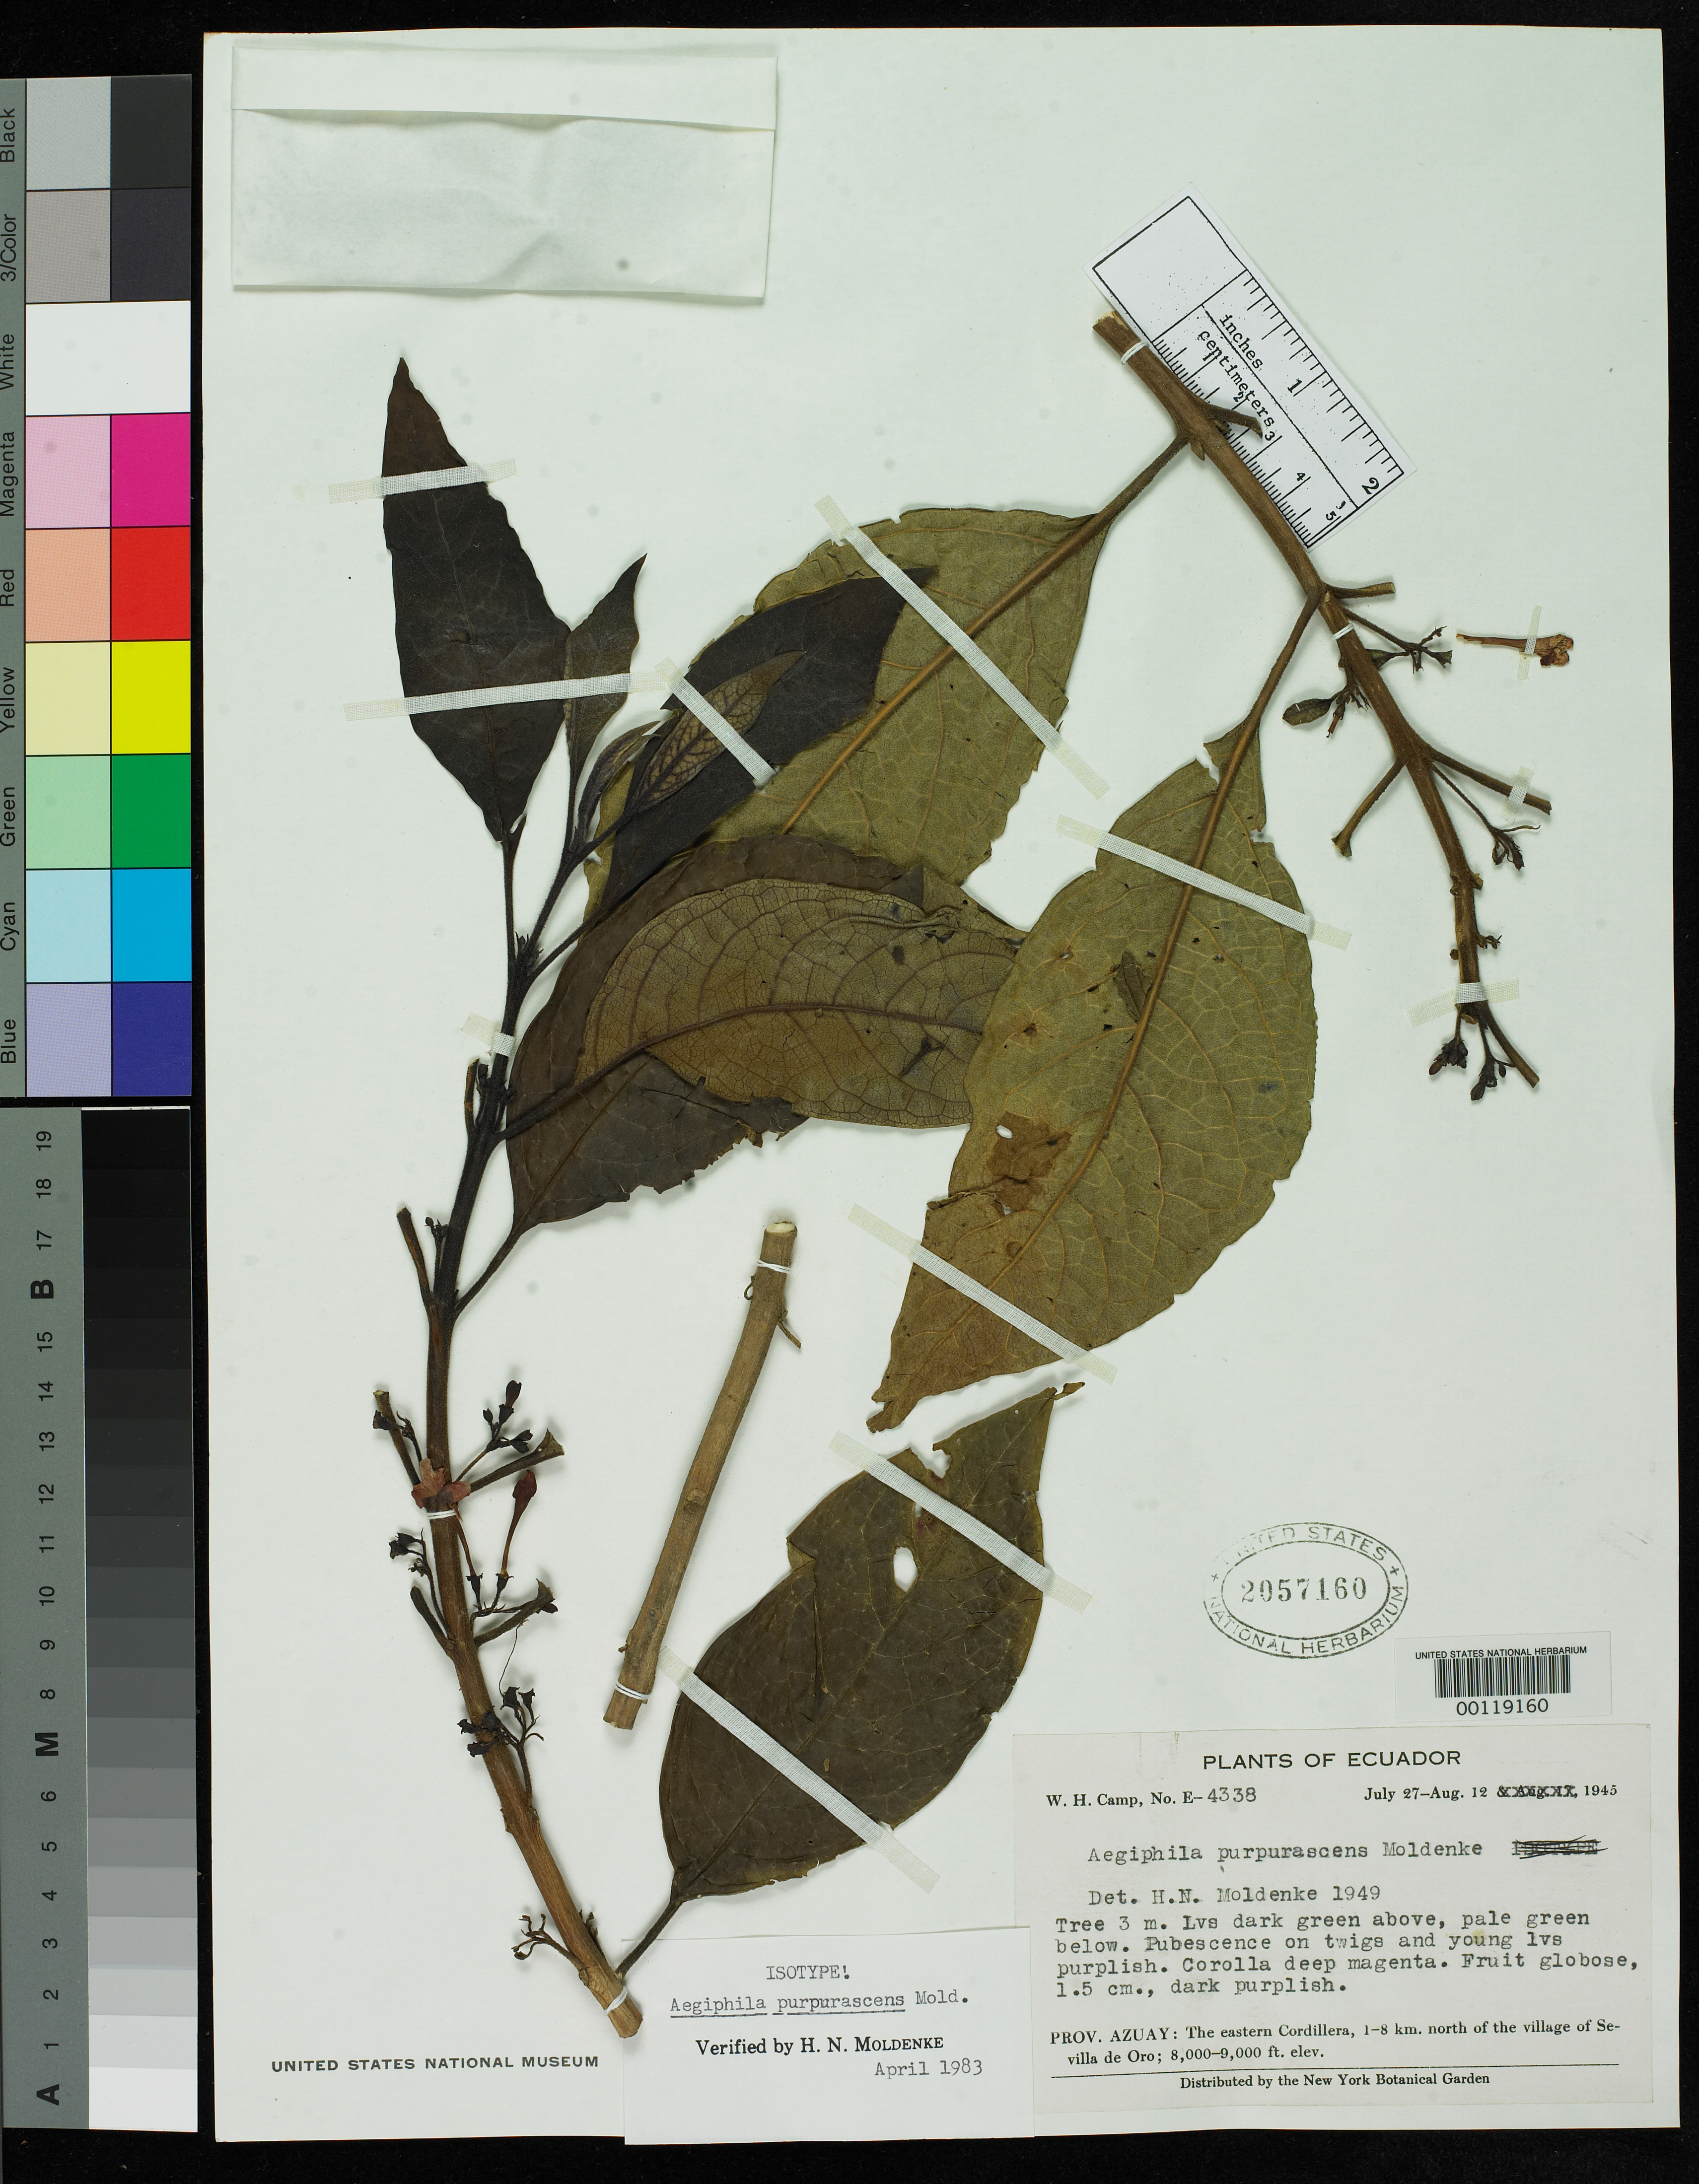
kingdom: Plantae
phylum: Tracheophyta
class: Magnoliopsida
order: Lamiales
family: Lamiaceae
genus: Aegiphila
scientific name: Aegiphila purpurascens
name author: Moldenke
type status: Isotype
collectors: W. H. Camp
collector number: E.4338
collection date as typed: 27 Jul 1945 to 12 Aug 1945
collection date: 1945-07-27/1945-08-12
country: Ecuador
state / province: Azuay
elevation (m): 2438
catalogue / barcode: US 2057160